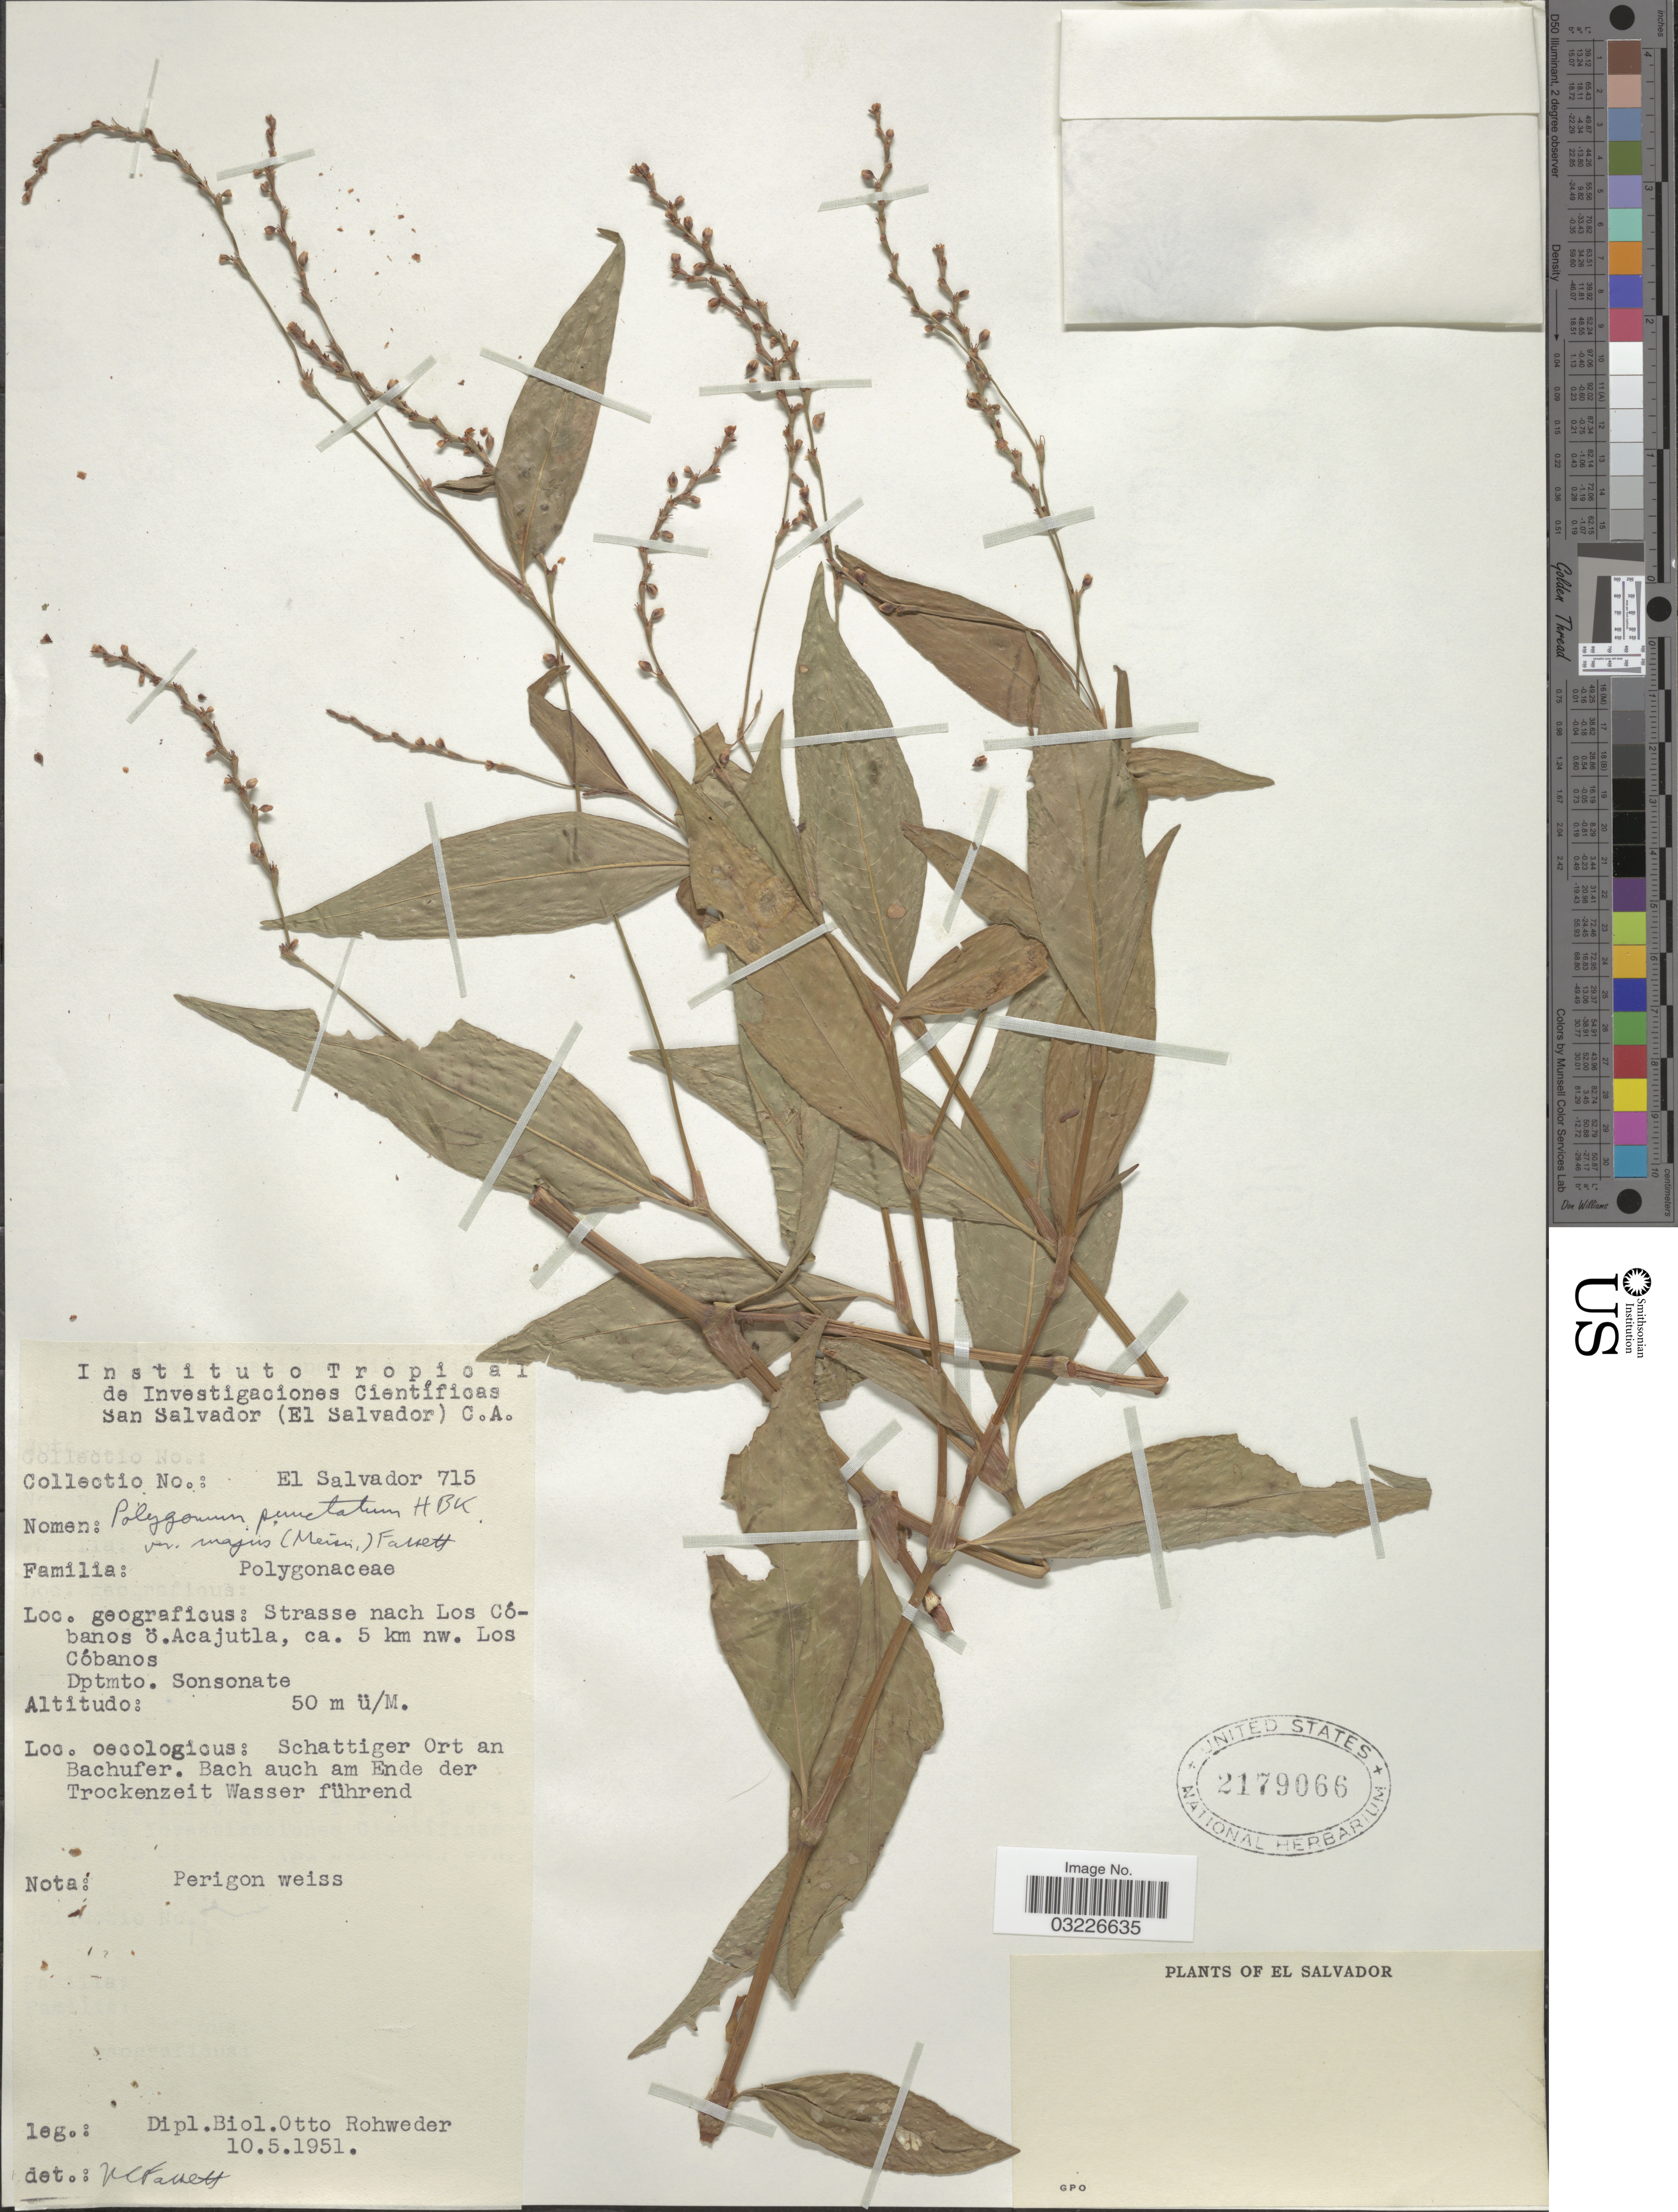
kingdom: Plantae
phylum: Tracheophyta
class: Magnoliopsida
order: Caryophyllales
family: Polygonaceae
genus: Polygonum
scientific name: Polygonum opelousanum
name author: Riddell ex Small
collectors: O. Rohweder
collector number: El Salvador 715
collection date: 1951-05-10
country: El Salvador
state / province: Sonsonate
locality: Strasse nach Los Cóbanos ö. Acajutla, ca. 5 km nw. Los Cóbanos. Dptmto. Sonsonate.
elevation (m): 50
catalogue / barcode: US 2179066